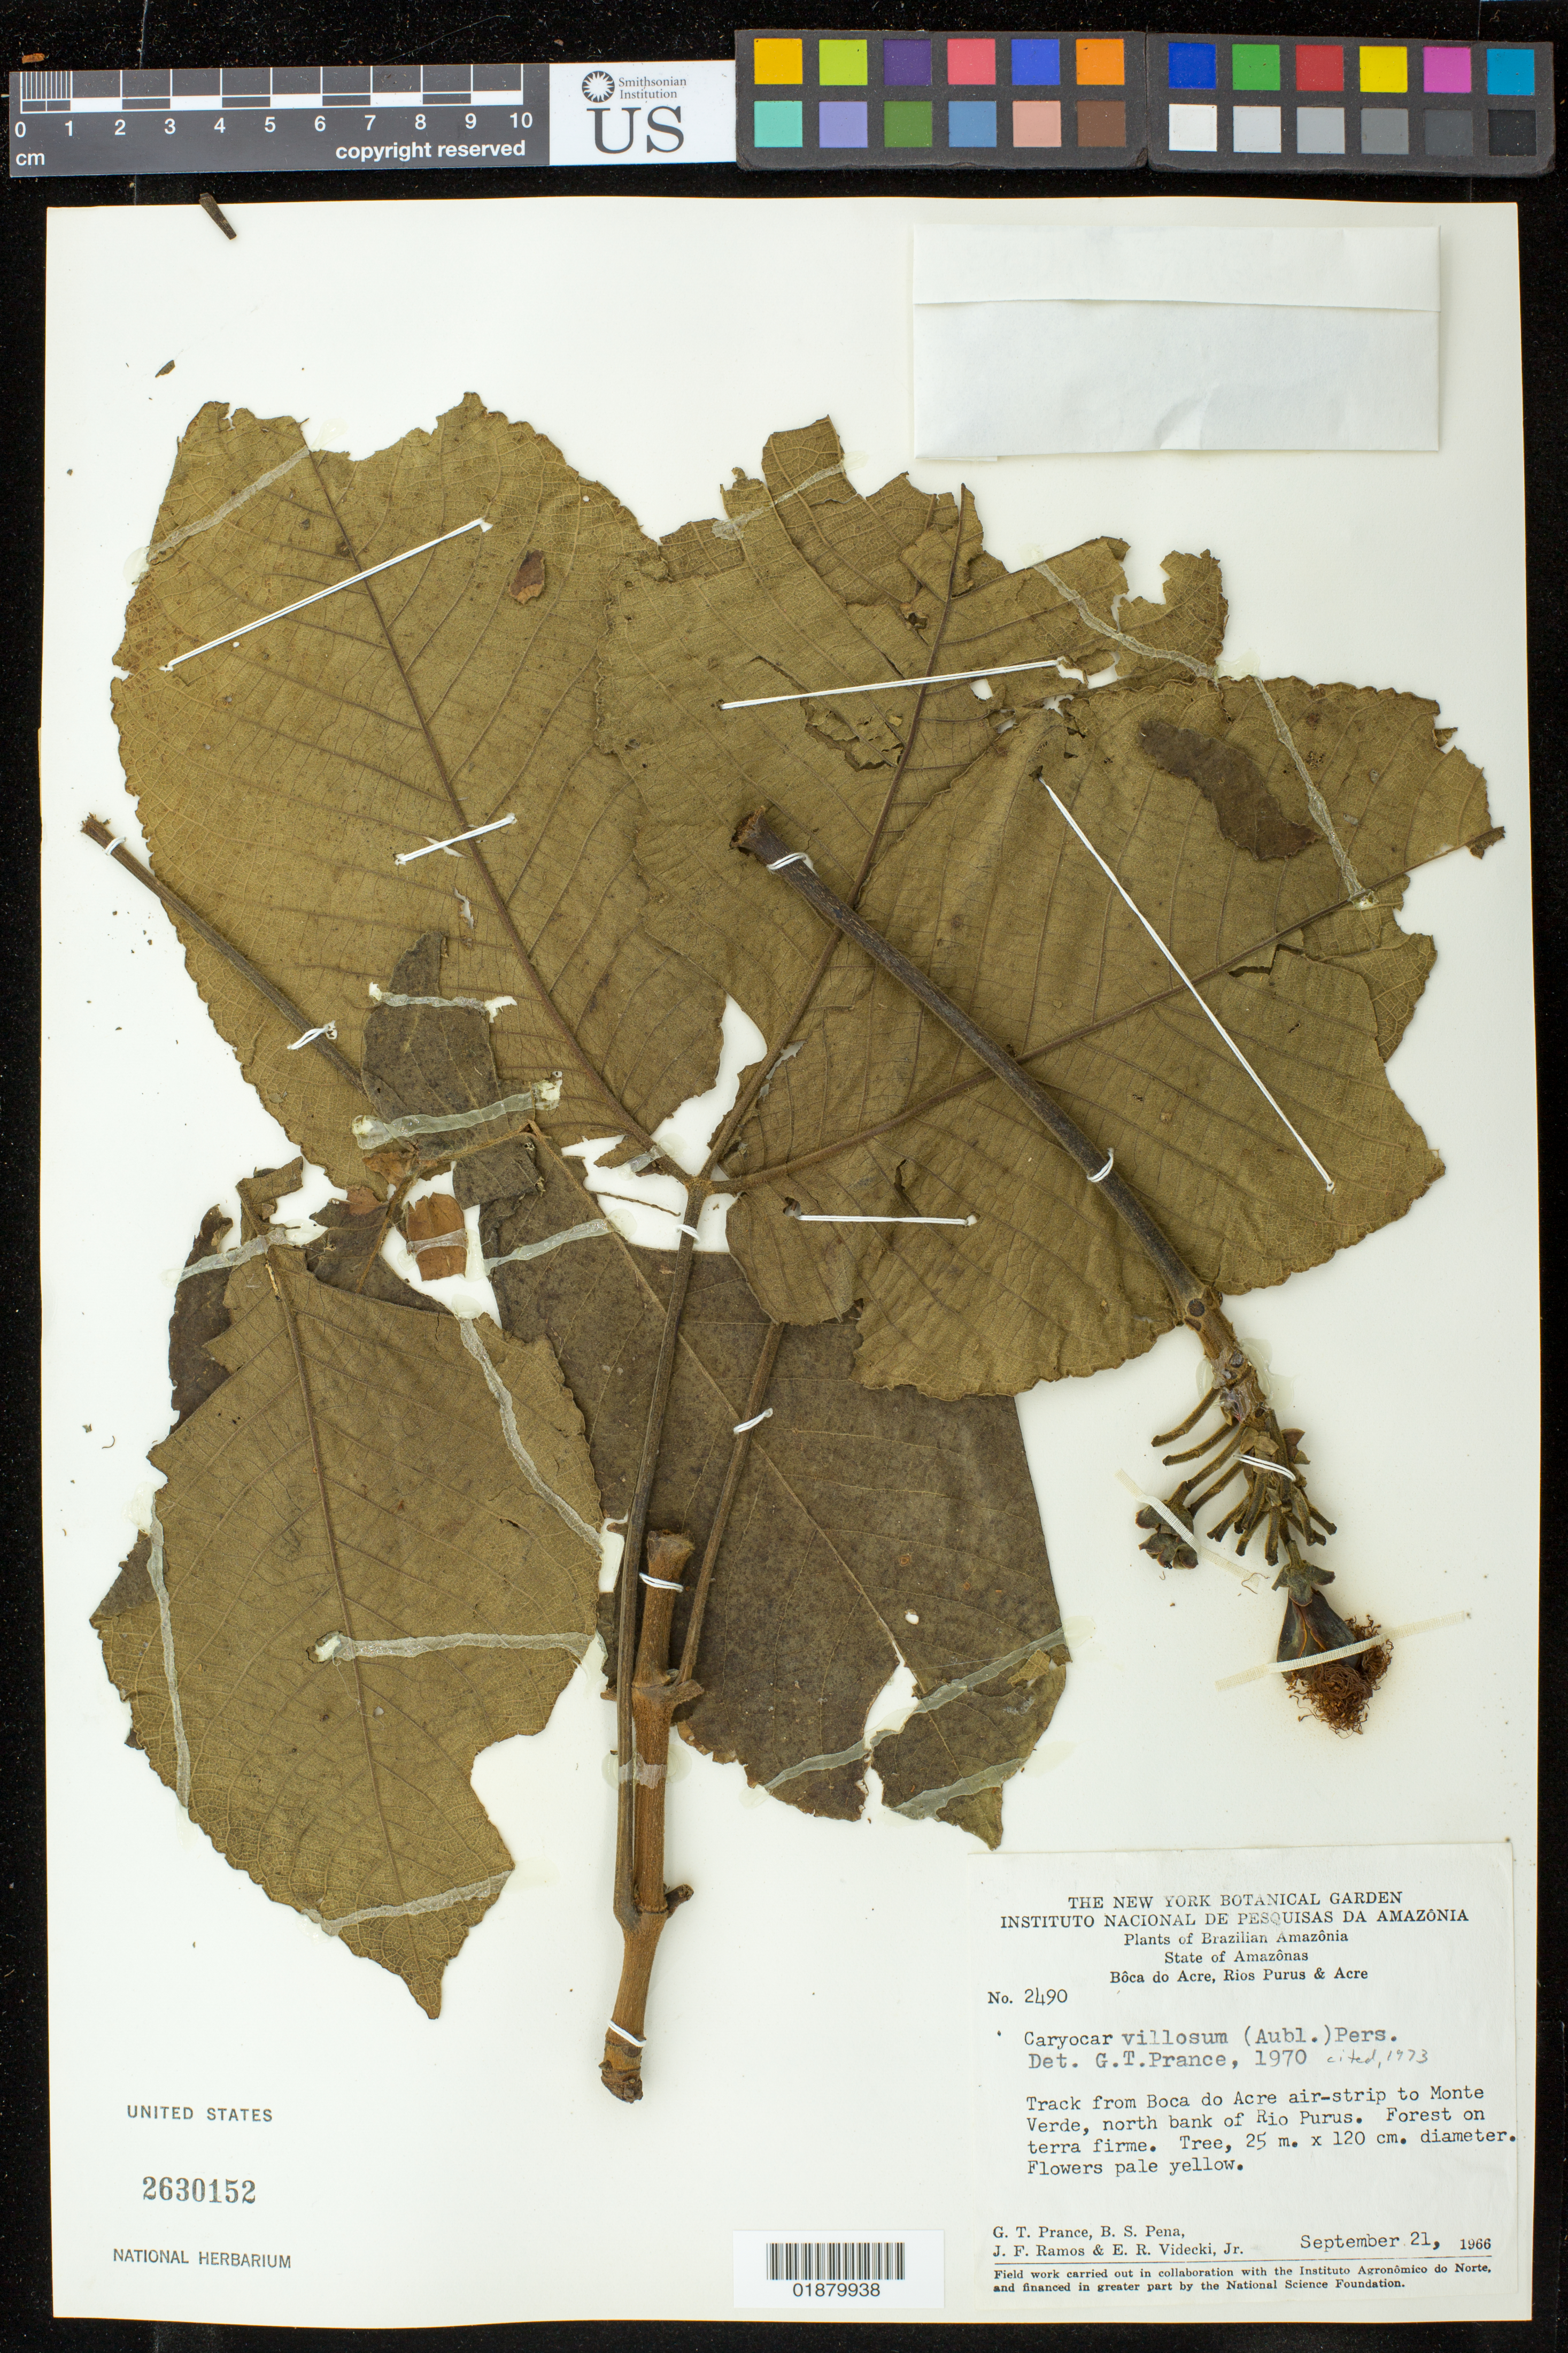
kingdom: Plantae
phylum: Tracheophyta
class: Magnoliopsida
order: Malpighiales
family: Caryocaraceae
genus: Caryocar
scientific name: Caryocar villosum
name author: Pers.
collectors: G. T. Prance, B. S. Pena, J. F. Ramos & E. R. Videcki Jr.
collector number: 2490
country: Peru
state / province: Amazonas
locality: Track from Boca do Acre air-strip to Monte Verde, north bank of Rio Purus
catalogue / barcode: US 2630152